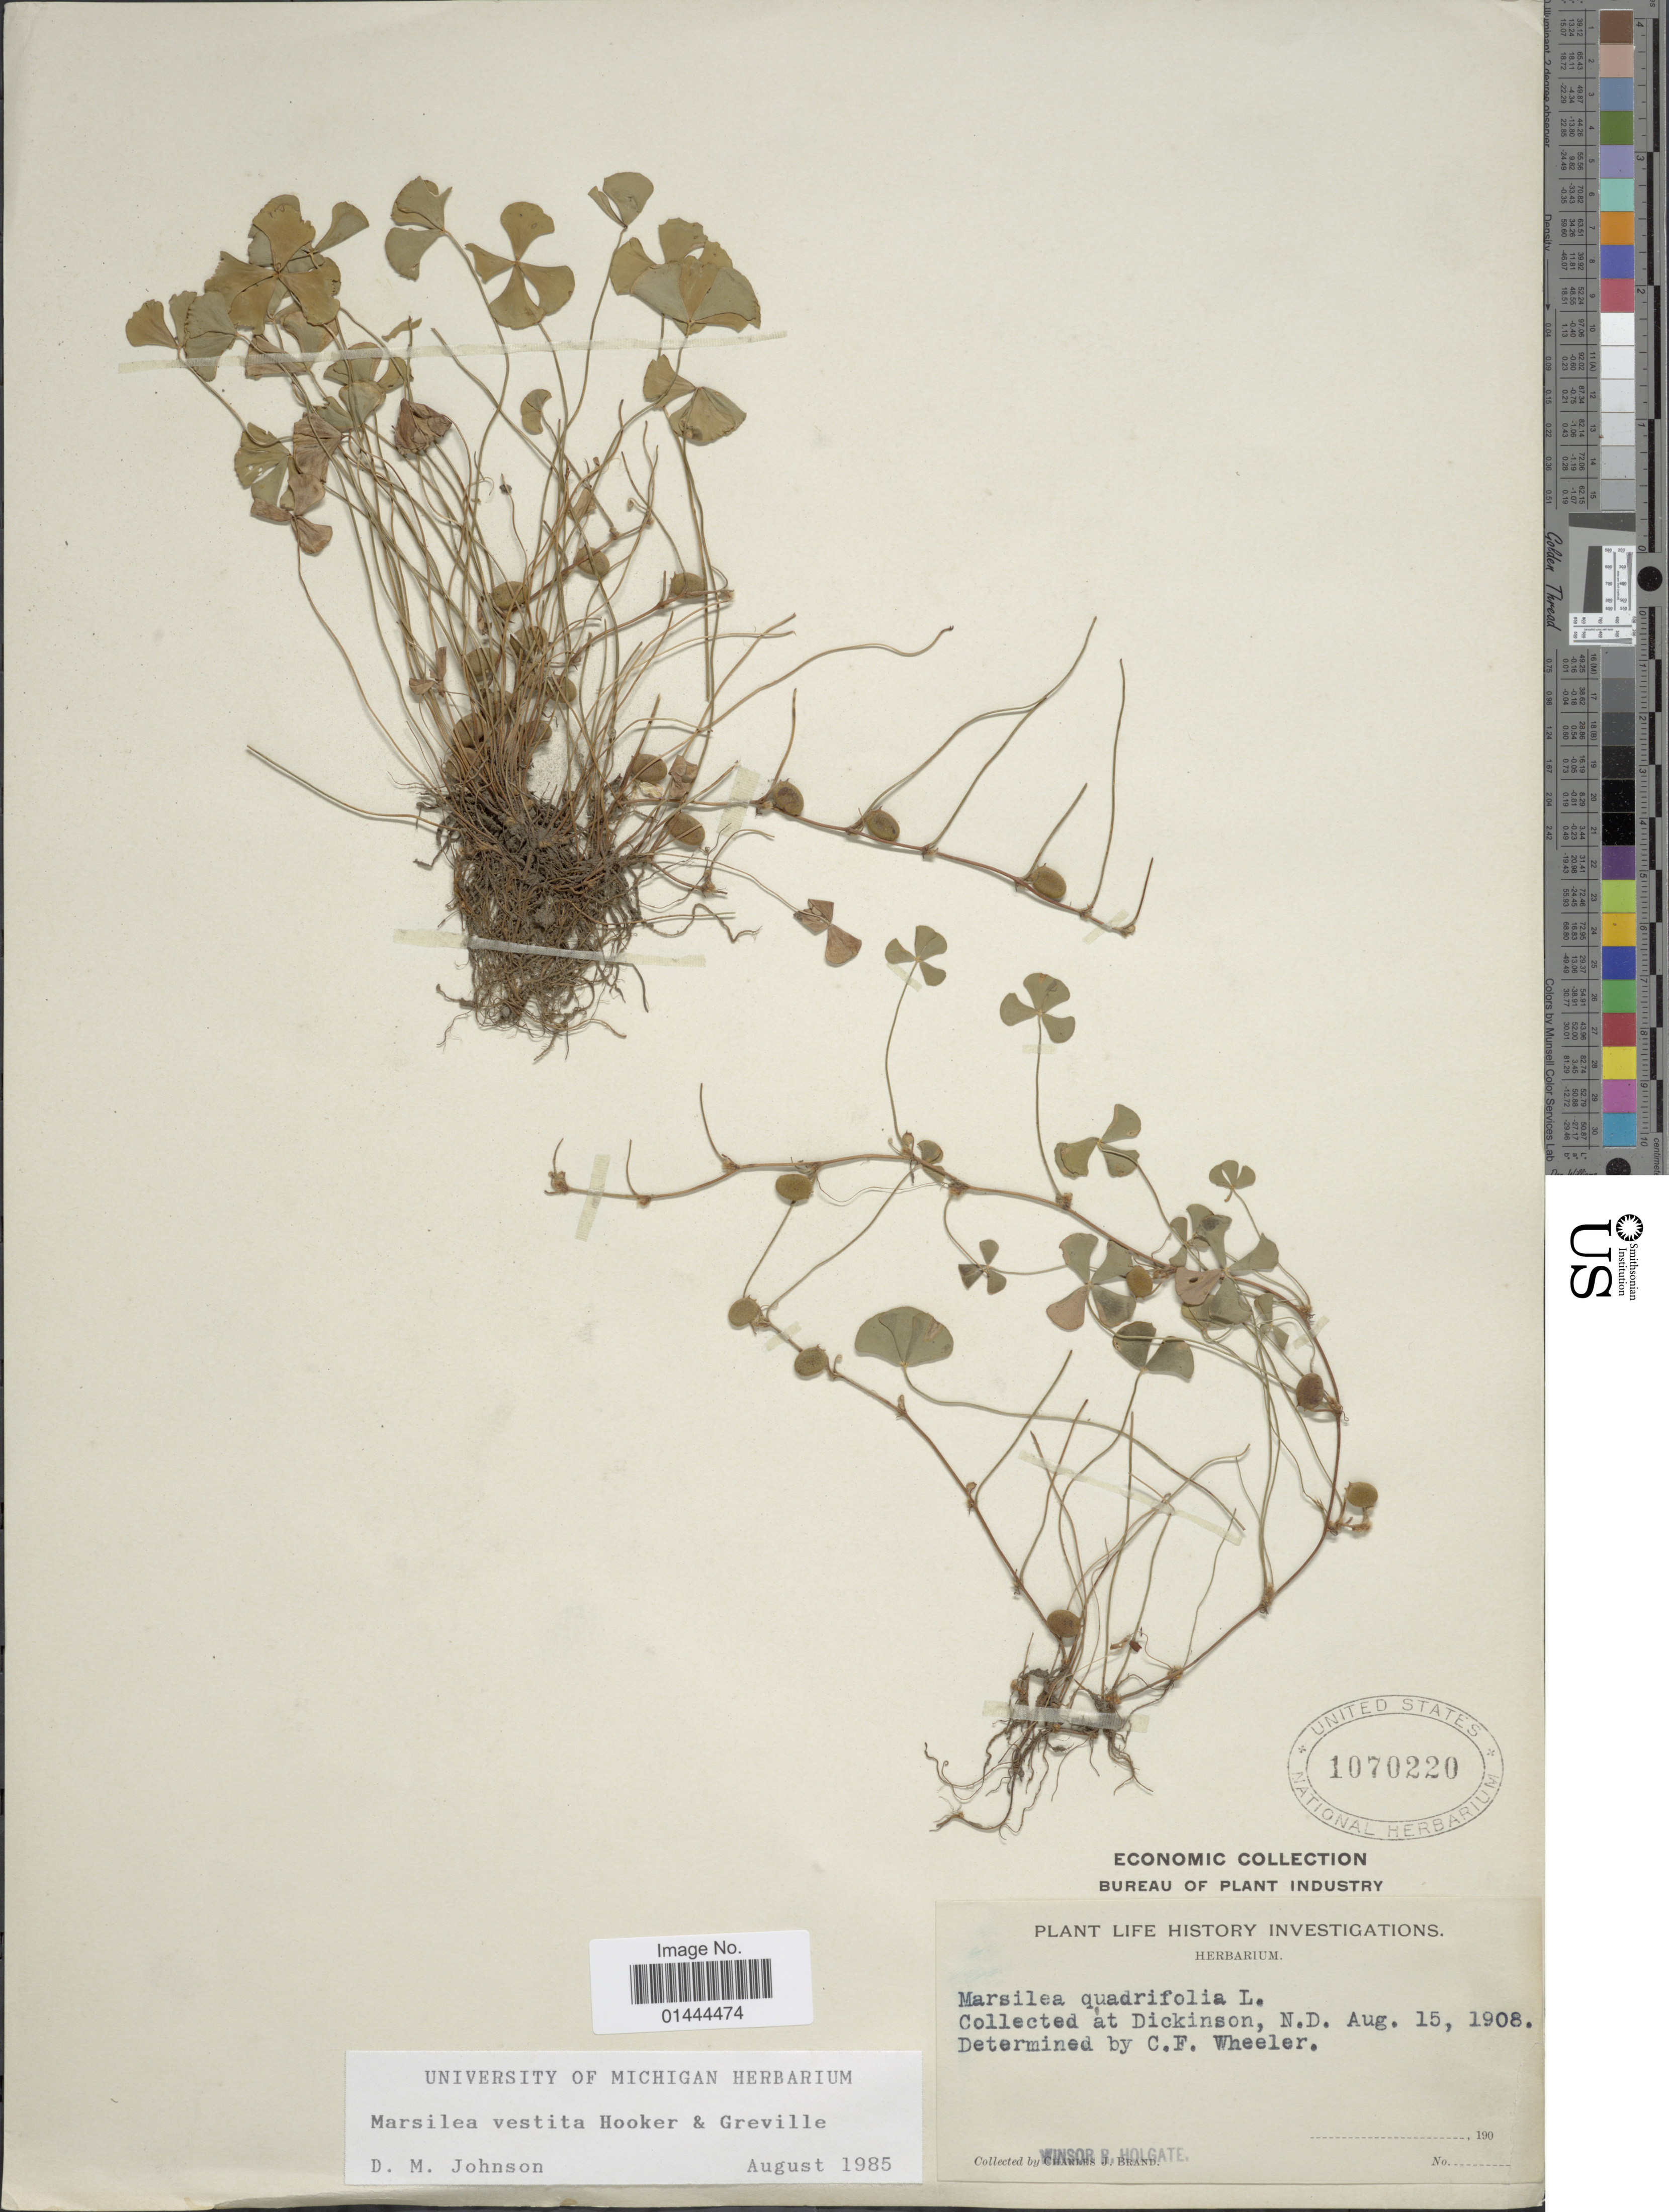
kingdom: Plantae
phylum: Tracheophyta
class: Polypodiopsida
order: Salviniales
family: Marsileaceae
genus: Marsilea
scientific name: Marsilea vestita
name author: Hook. & Grev.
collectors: W. Holgate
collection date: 1908-08-15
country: United States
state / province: North Dakota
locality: Dickinson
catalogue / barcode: US 1070220